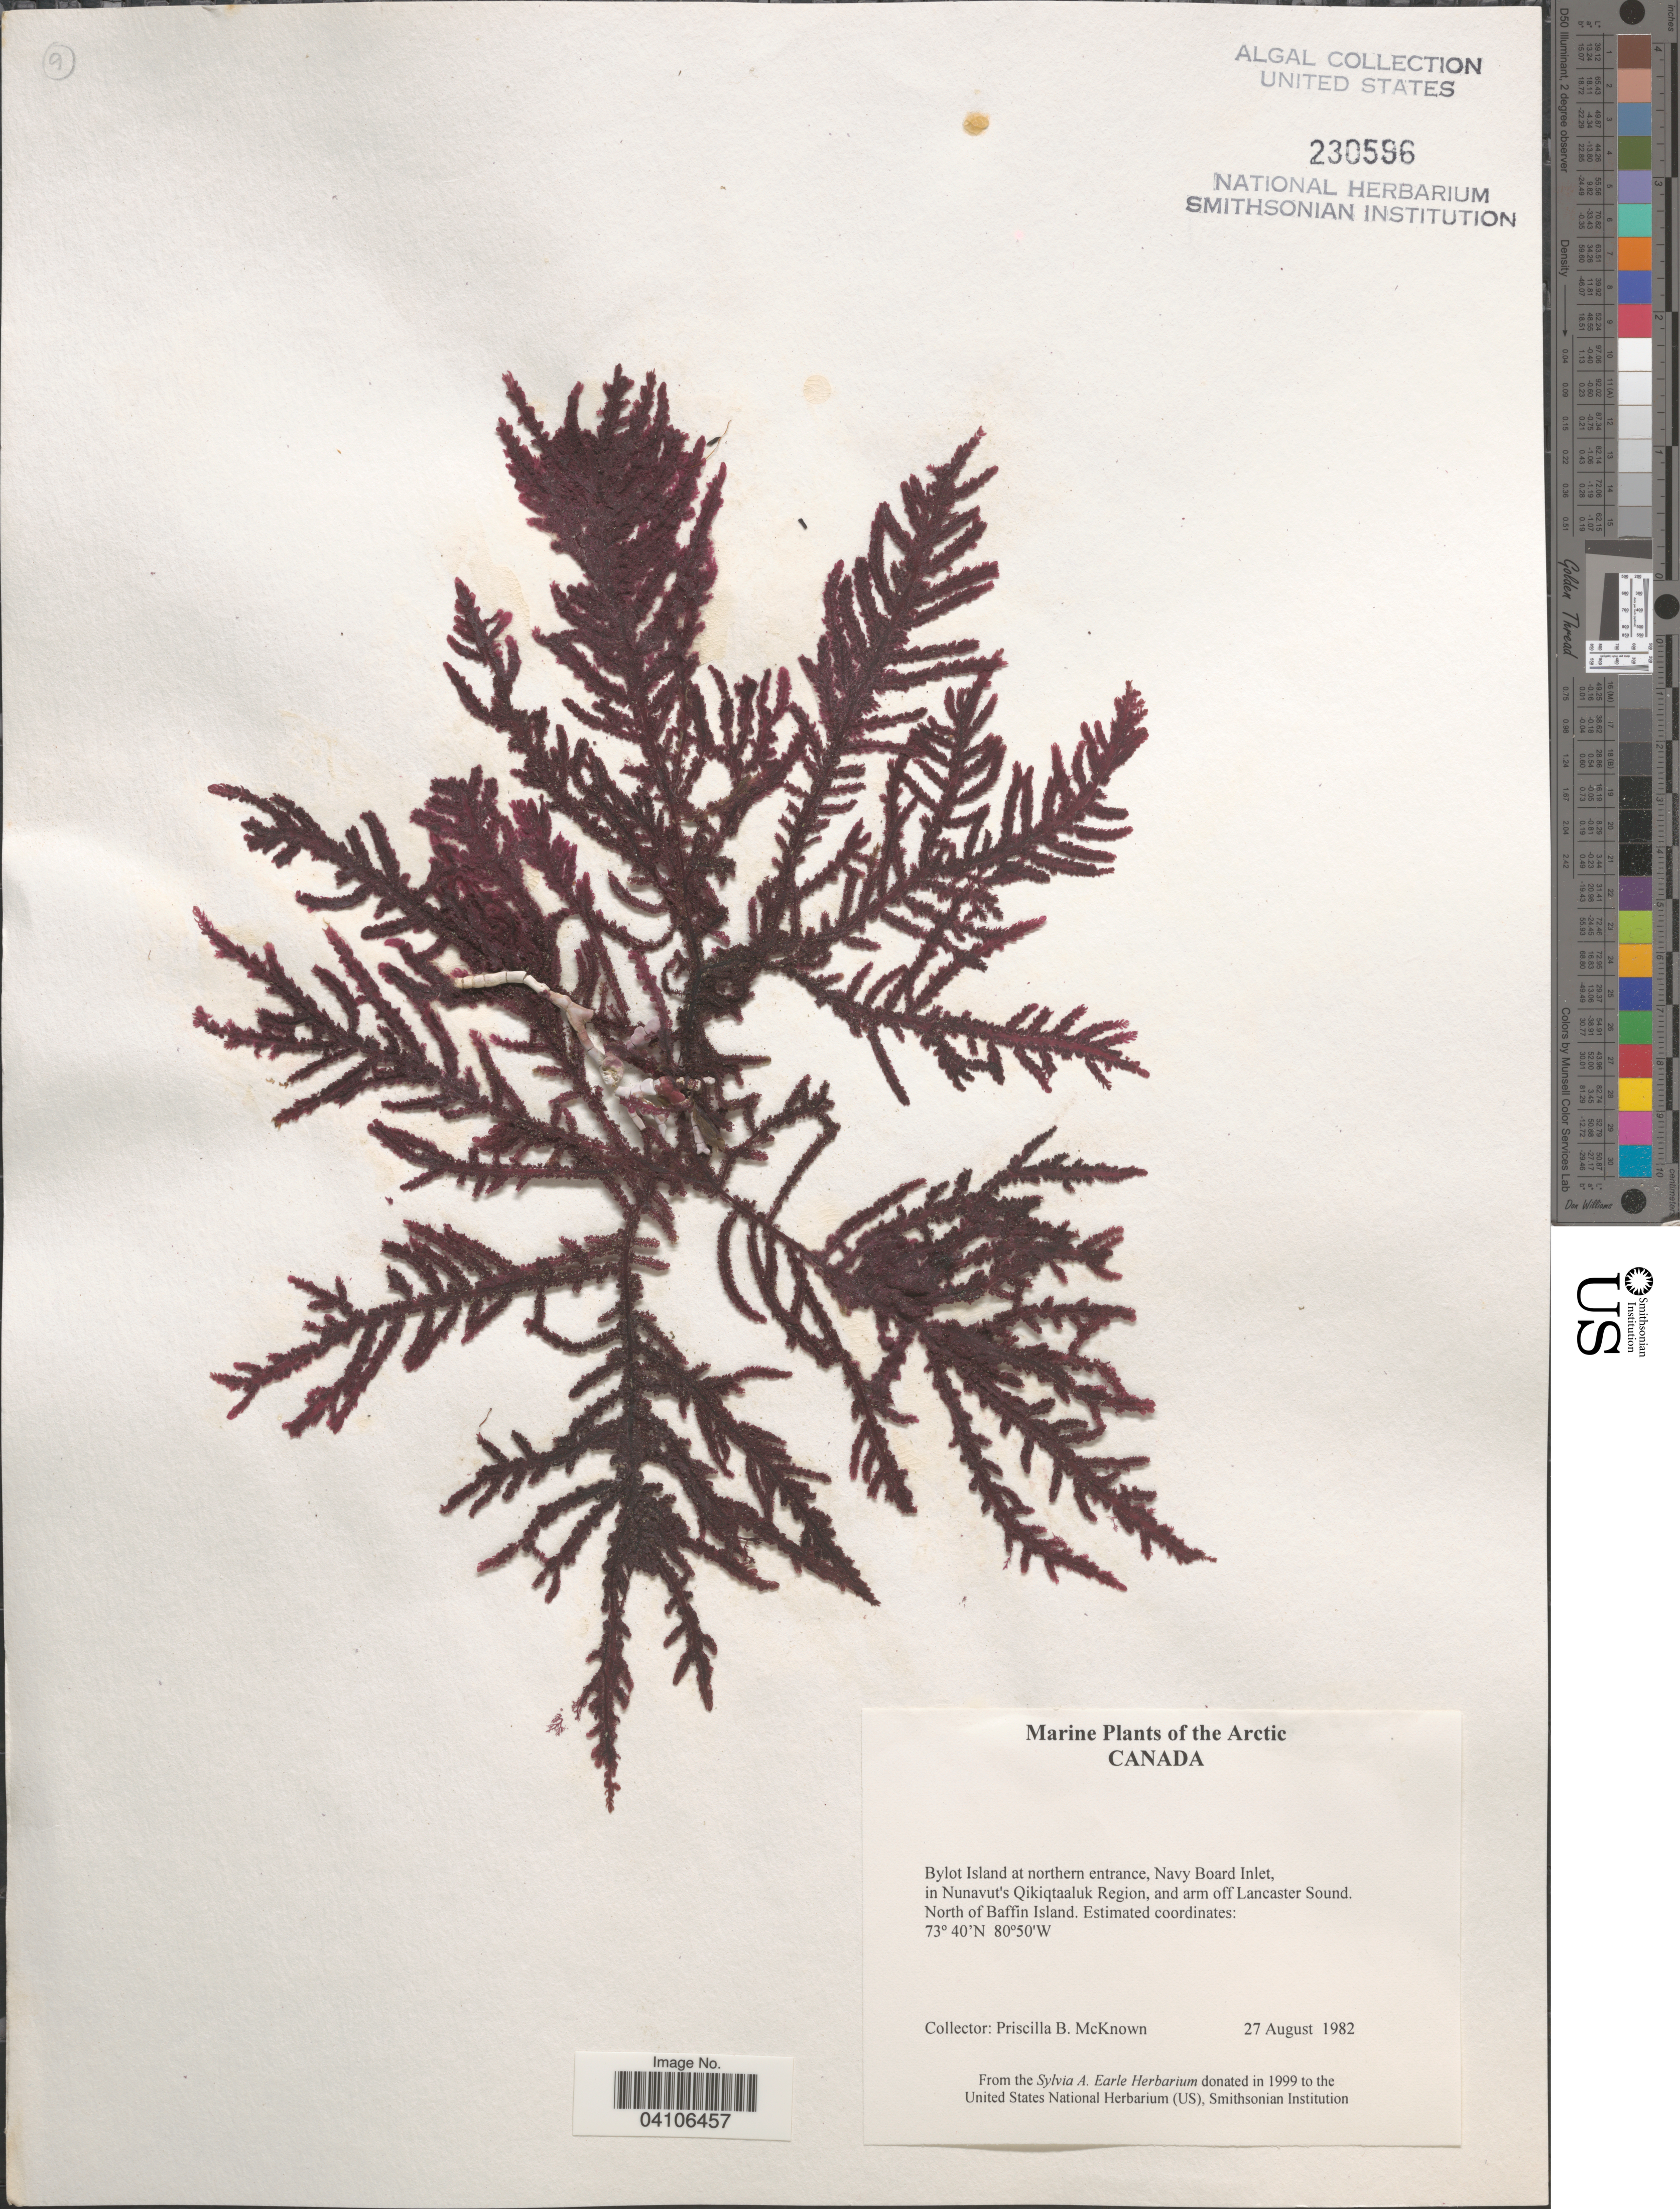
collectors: P. McKnown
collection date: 1982-08-27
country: Canada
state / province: Nunavut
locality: The Arctic Canada. Bylot Island at northern entrance, Navy Board Inlet, in Nunavut's Qikiqtaaluk Region, and arm off Lancaster Sound. North of Baffin Island.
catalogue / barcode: US 230596